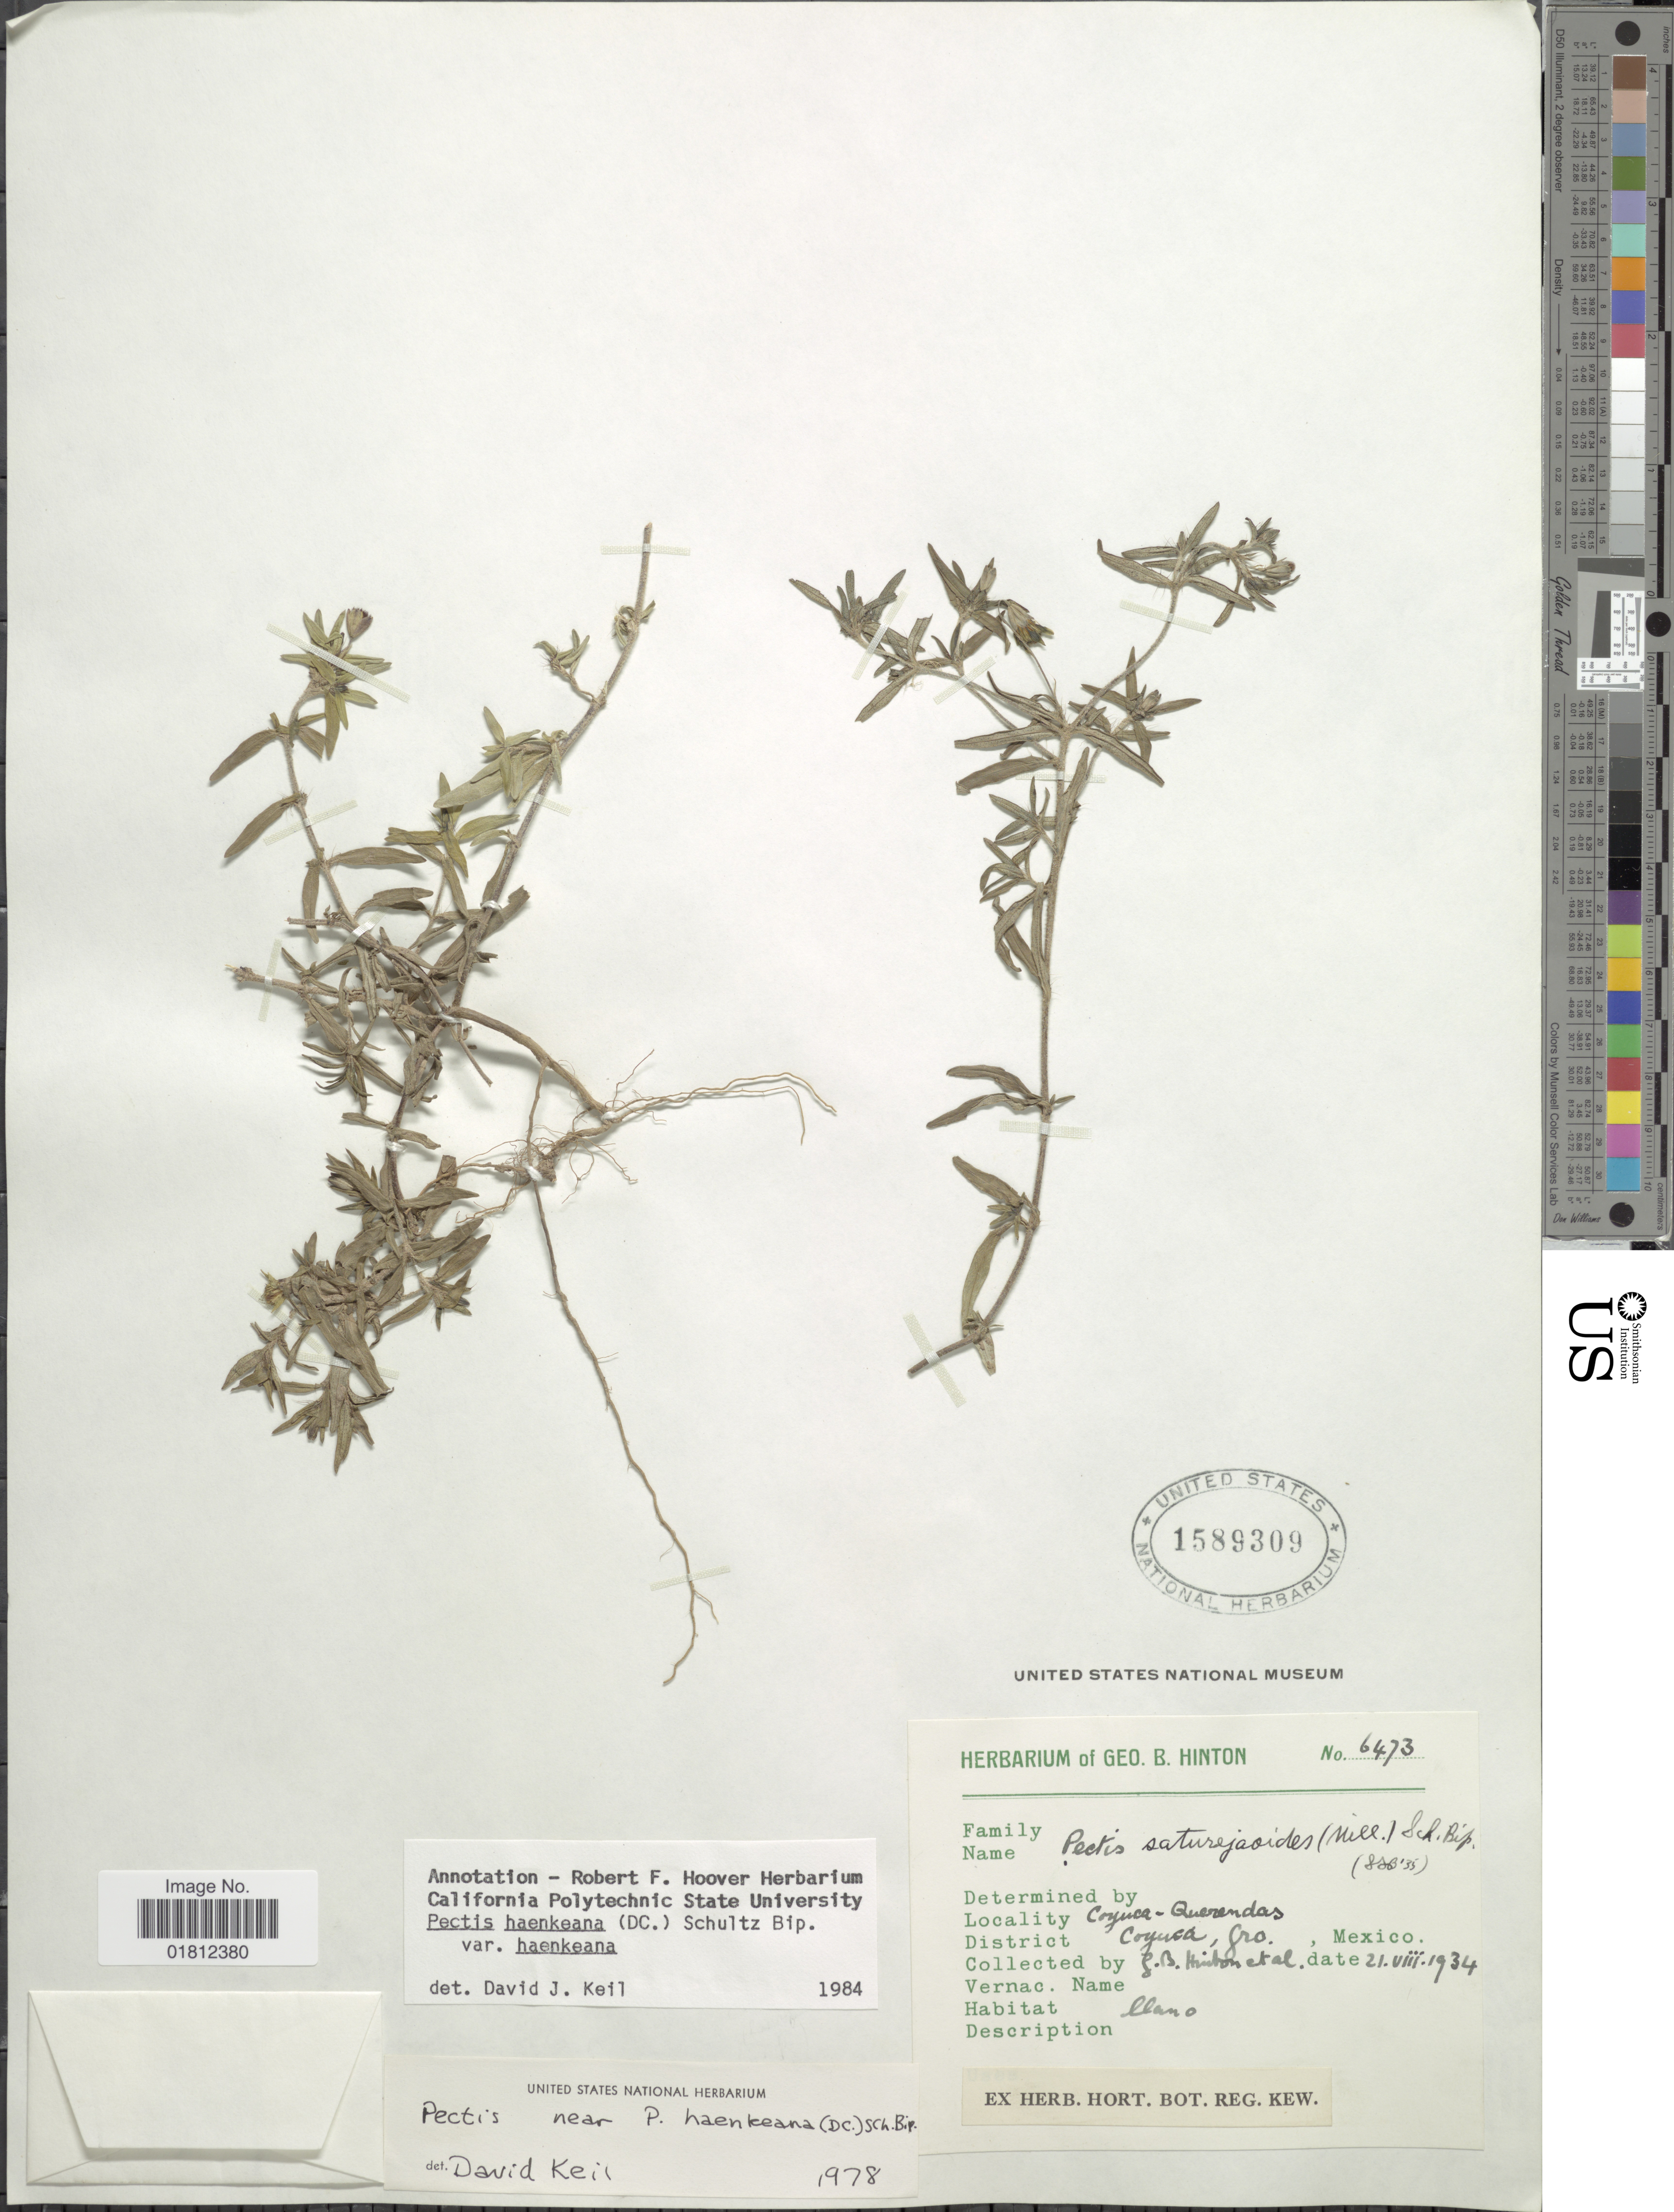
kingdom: Plantae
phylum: Tracheophyta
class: Magnoliopsida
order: Asterales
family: Asteraceae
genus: Pectis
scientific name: Pectis haenkeana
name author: (DC.) Sch. Bip.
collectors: G. B. Hinton & et al.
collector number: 6473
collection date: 1934-08-21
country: Mexico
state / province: Guerrero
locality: Coyuca, Querendas, Distrct Coyuca, llano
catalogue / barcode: US 1589309